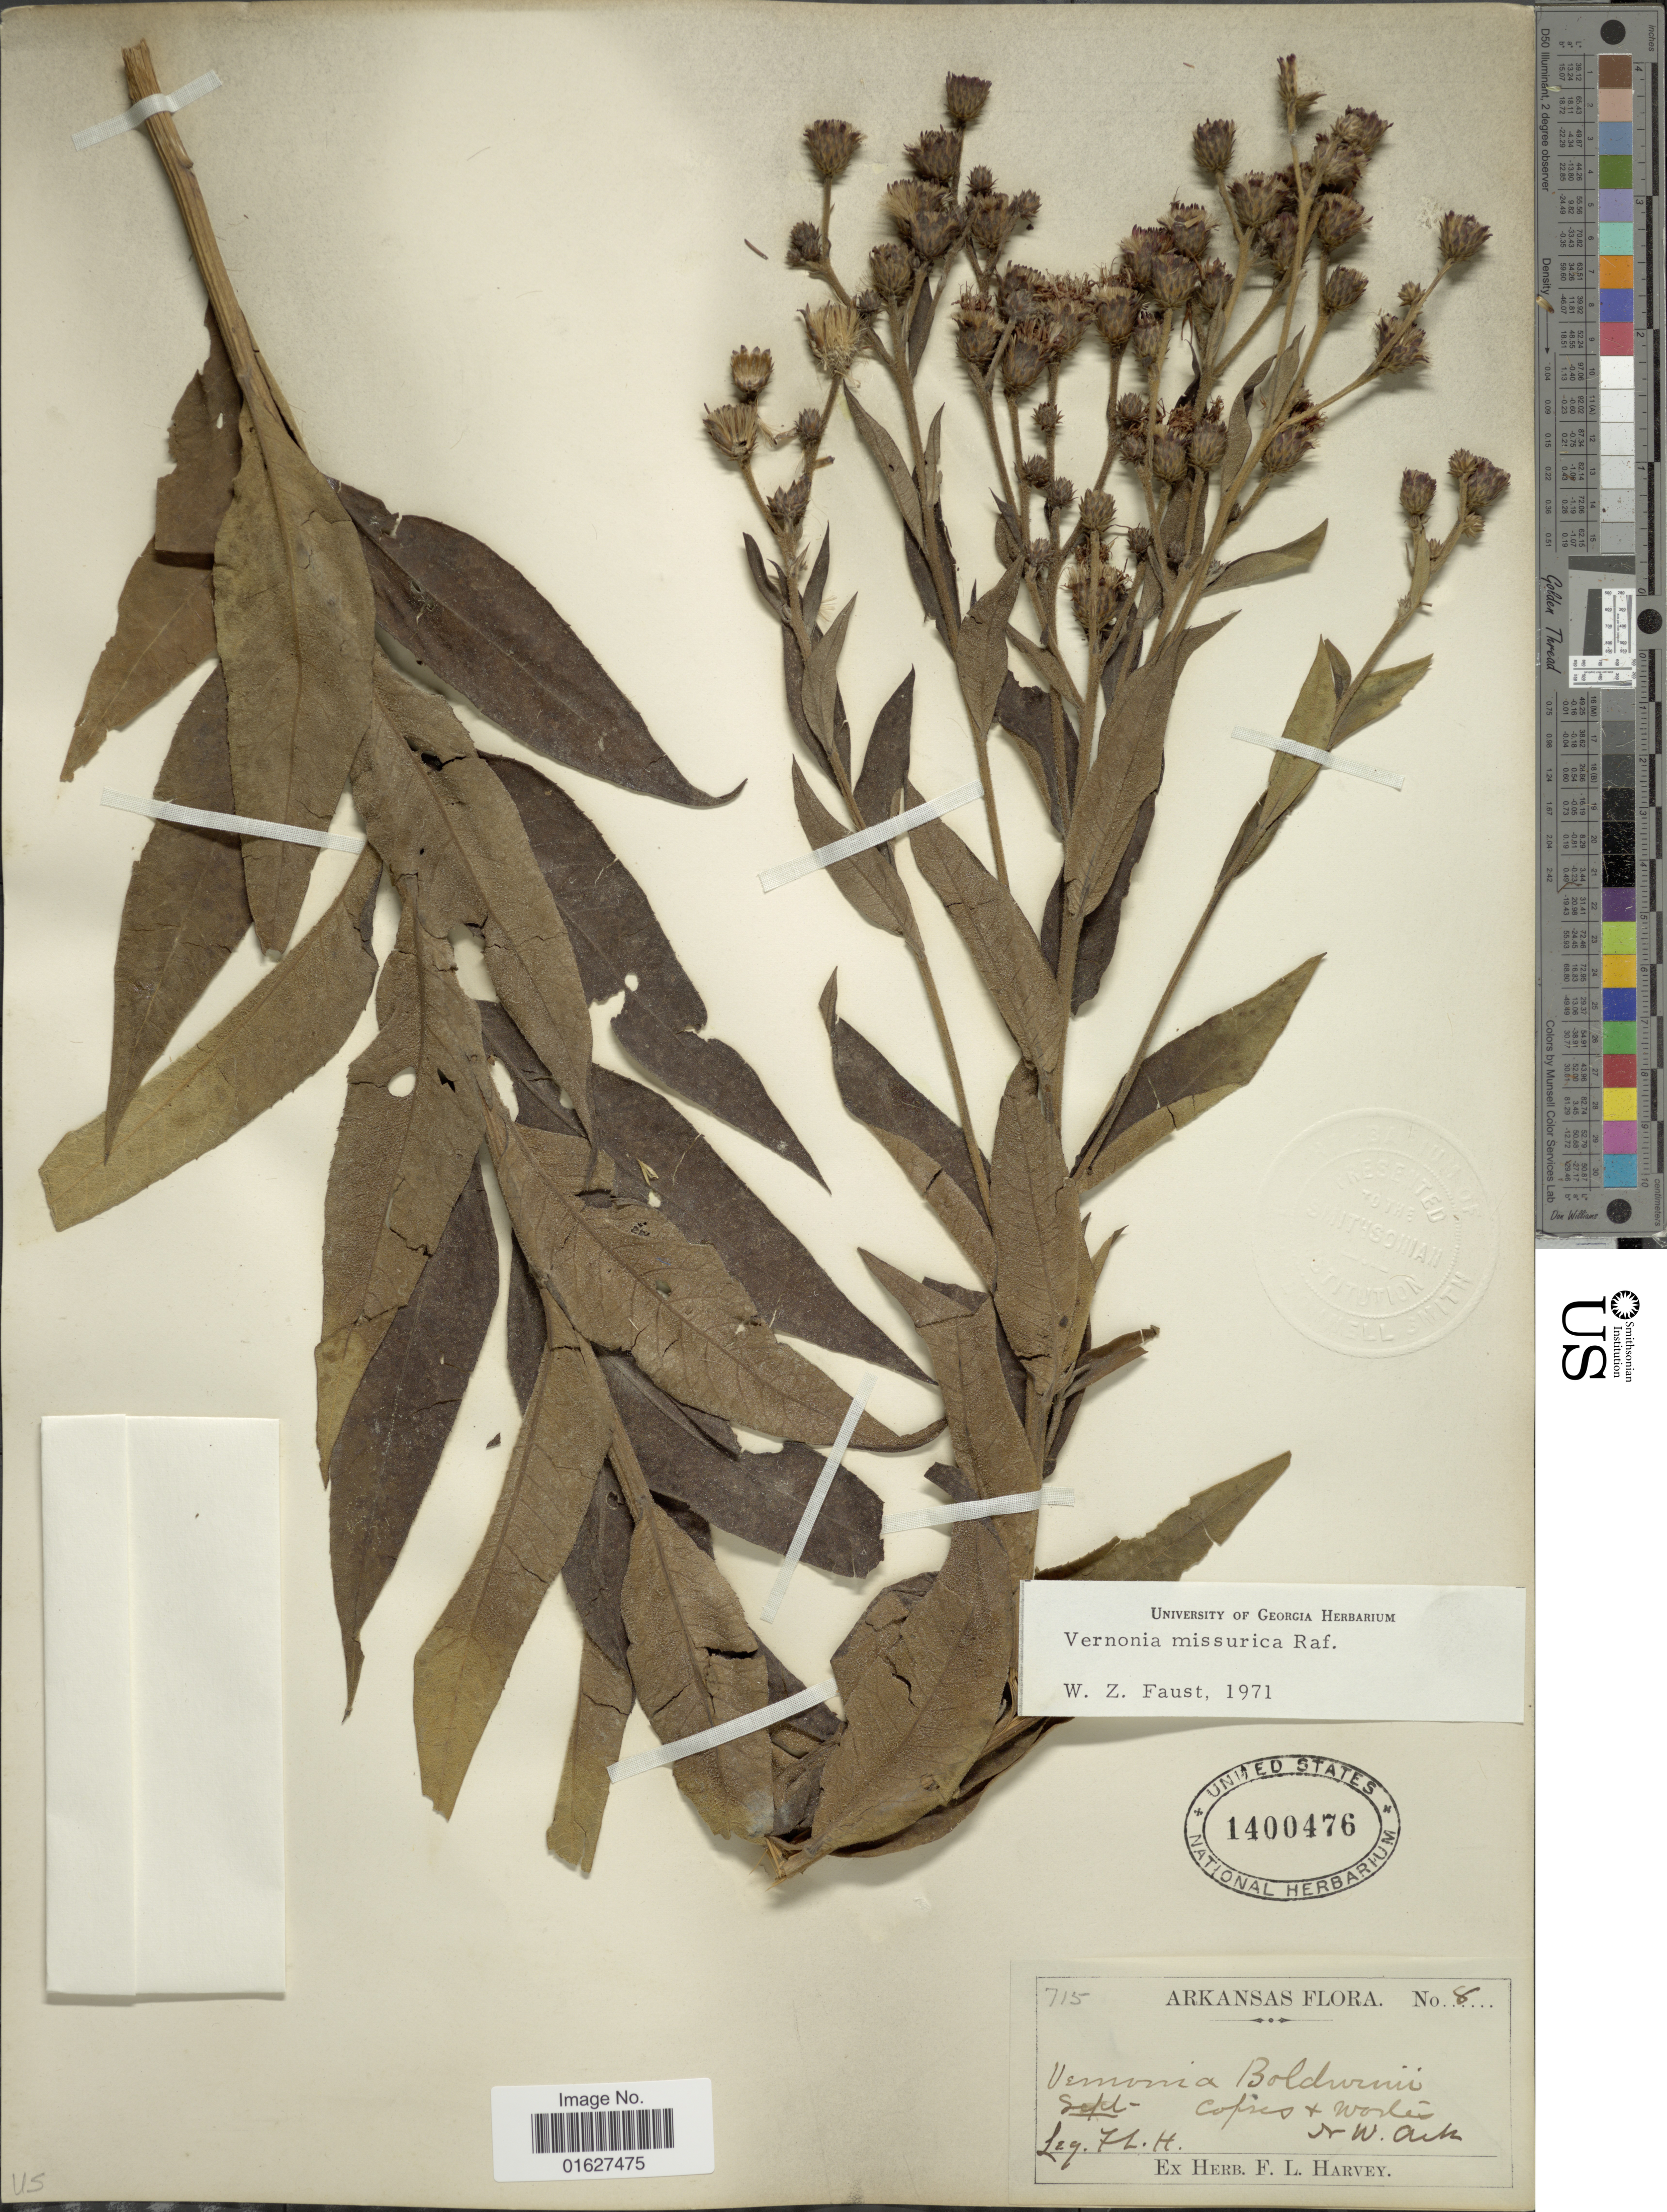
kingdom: Plantae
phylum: Tracheophyta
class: Magnoliopsida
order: Asterales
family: Asteraceae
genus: Vernonia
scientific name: Vernonia missurica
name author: Raf.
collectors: F. L. Harvey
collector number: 8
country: United States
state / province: Arkansas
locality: N. W. Ark.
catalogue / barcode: US 1400476